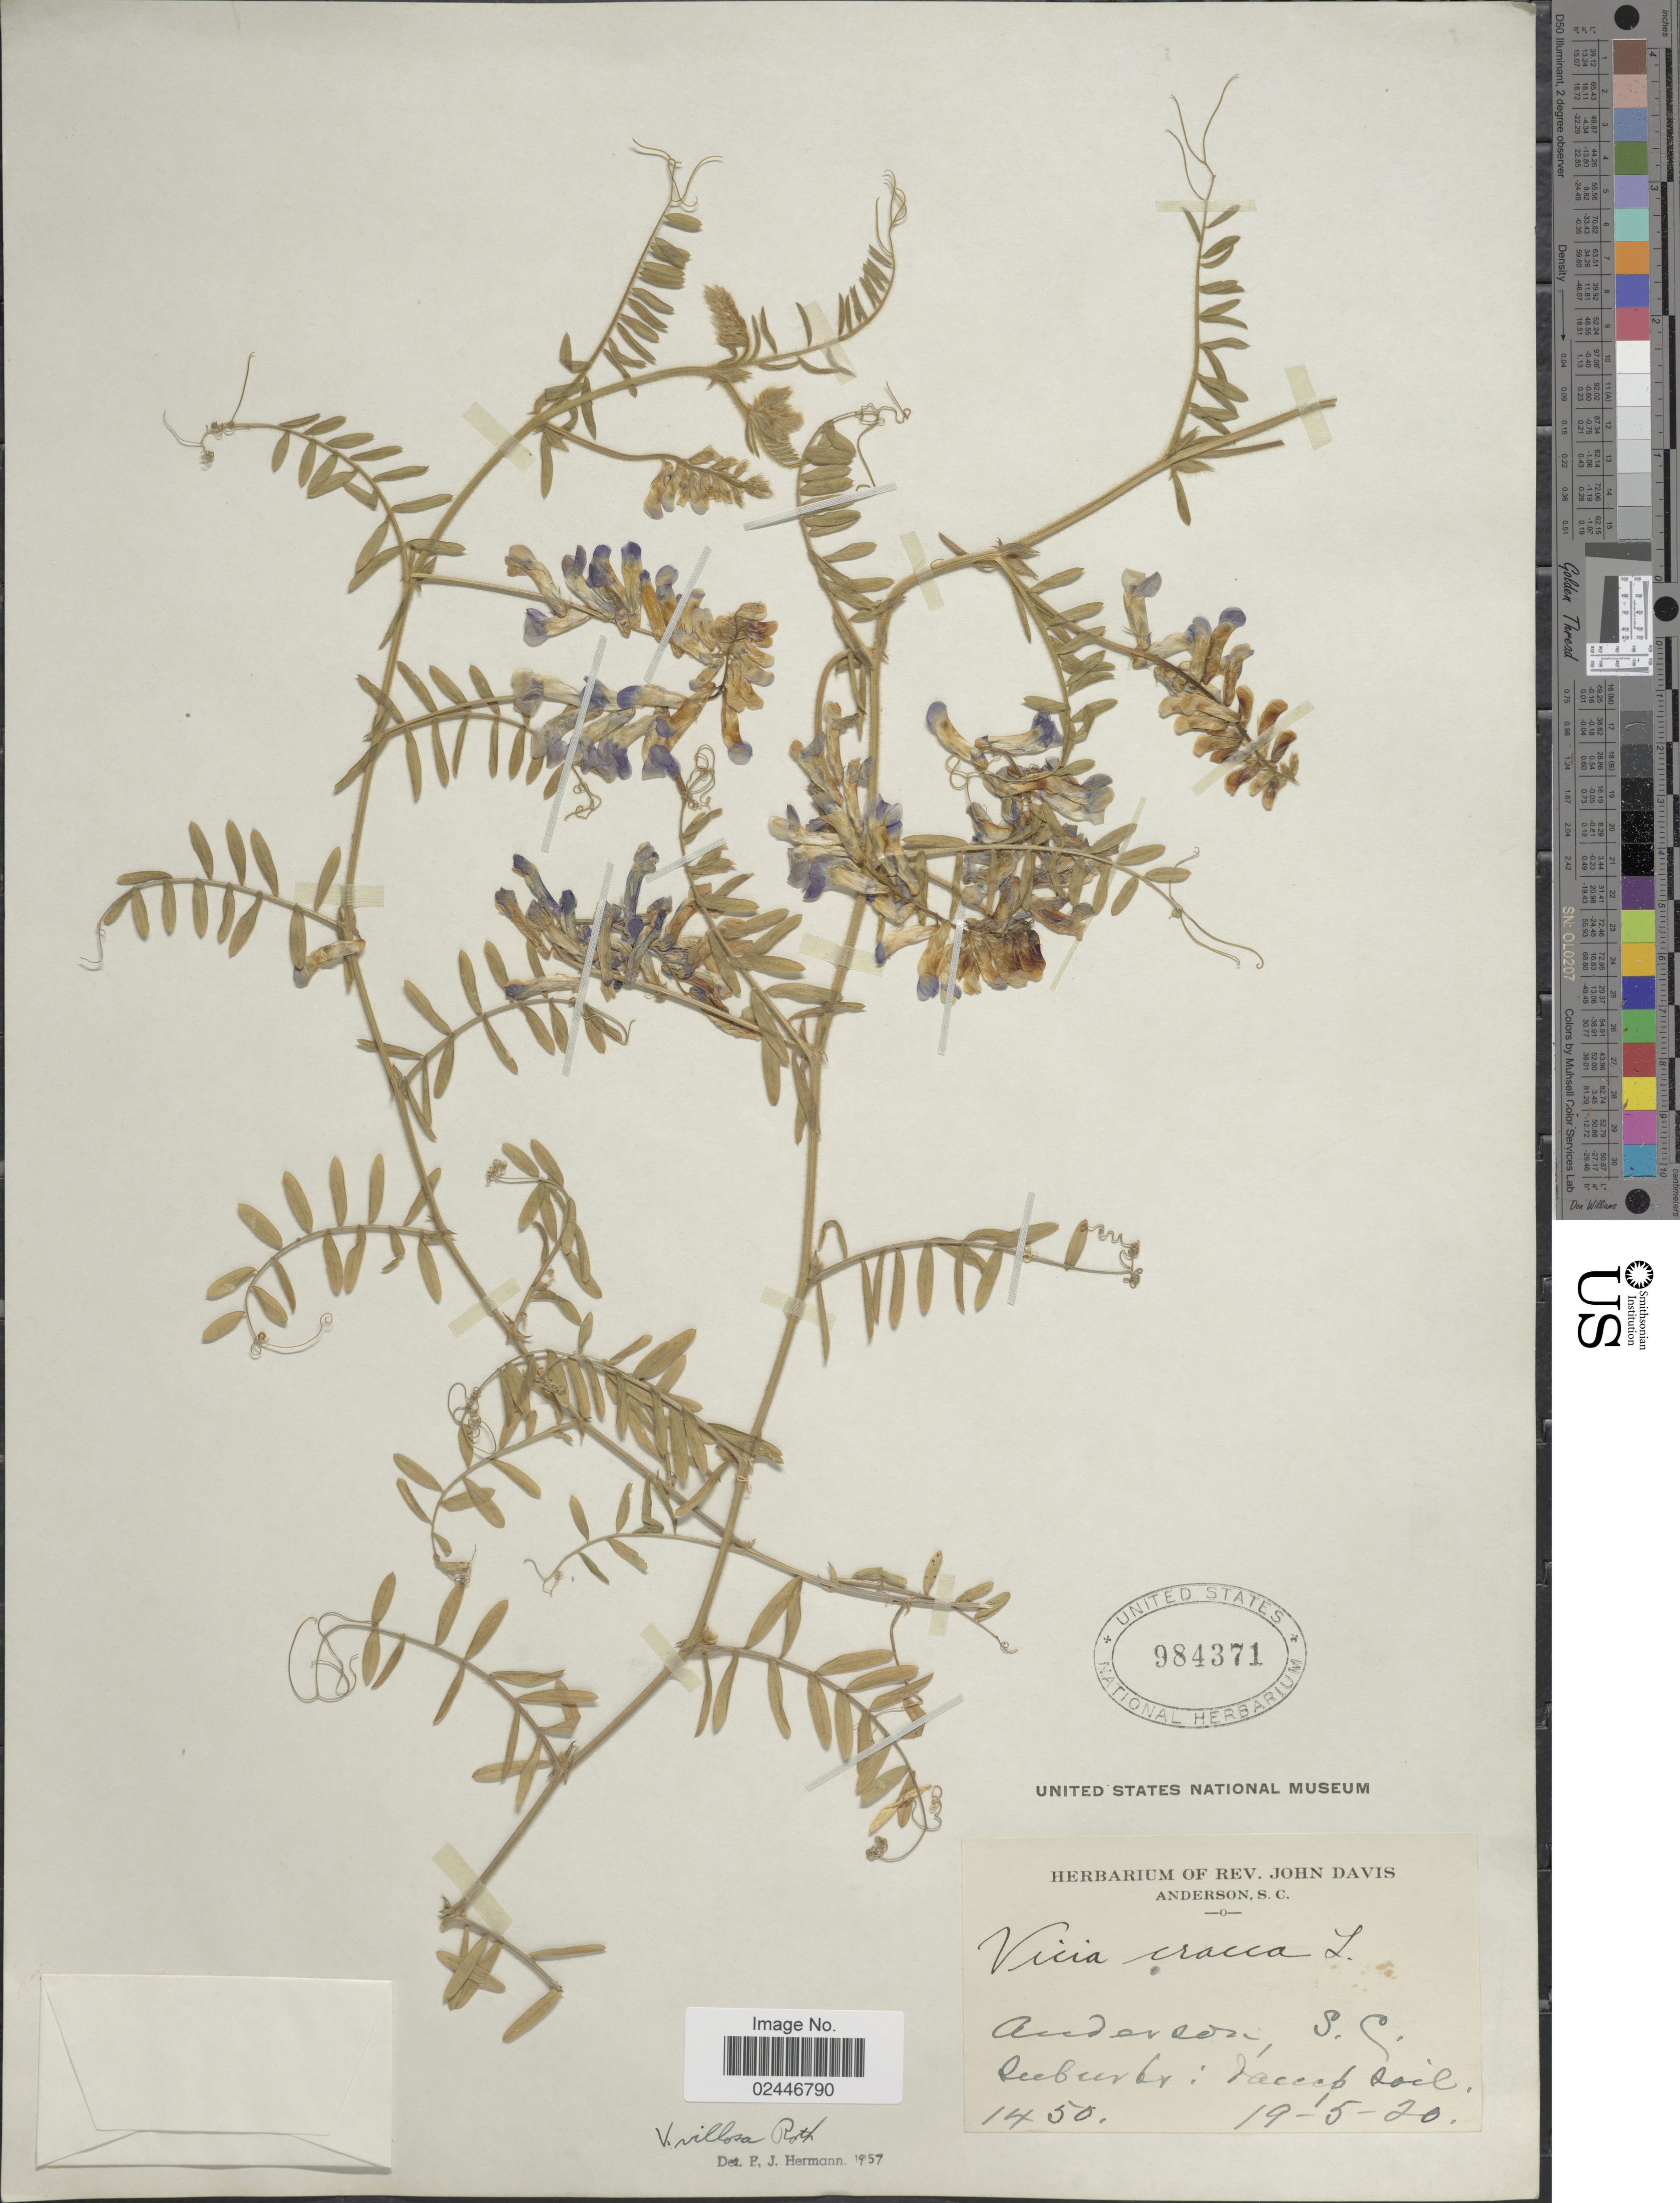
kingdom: Plantae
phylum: Tracheophyta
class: Magnoliopsida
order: Fabales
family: Fabaceae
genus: Vicia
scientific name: Vicia villosa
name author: Roth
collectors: ex herb. Rev. John Davis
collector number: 1450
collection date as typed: Transcribed d/m/y: 19/5/20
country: United States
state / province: South Carolina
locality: Anderson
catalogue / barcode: US 984371